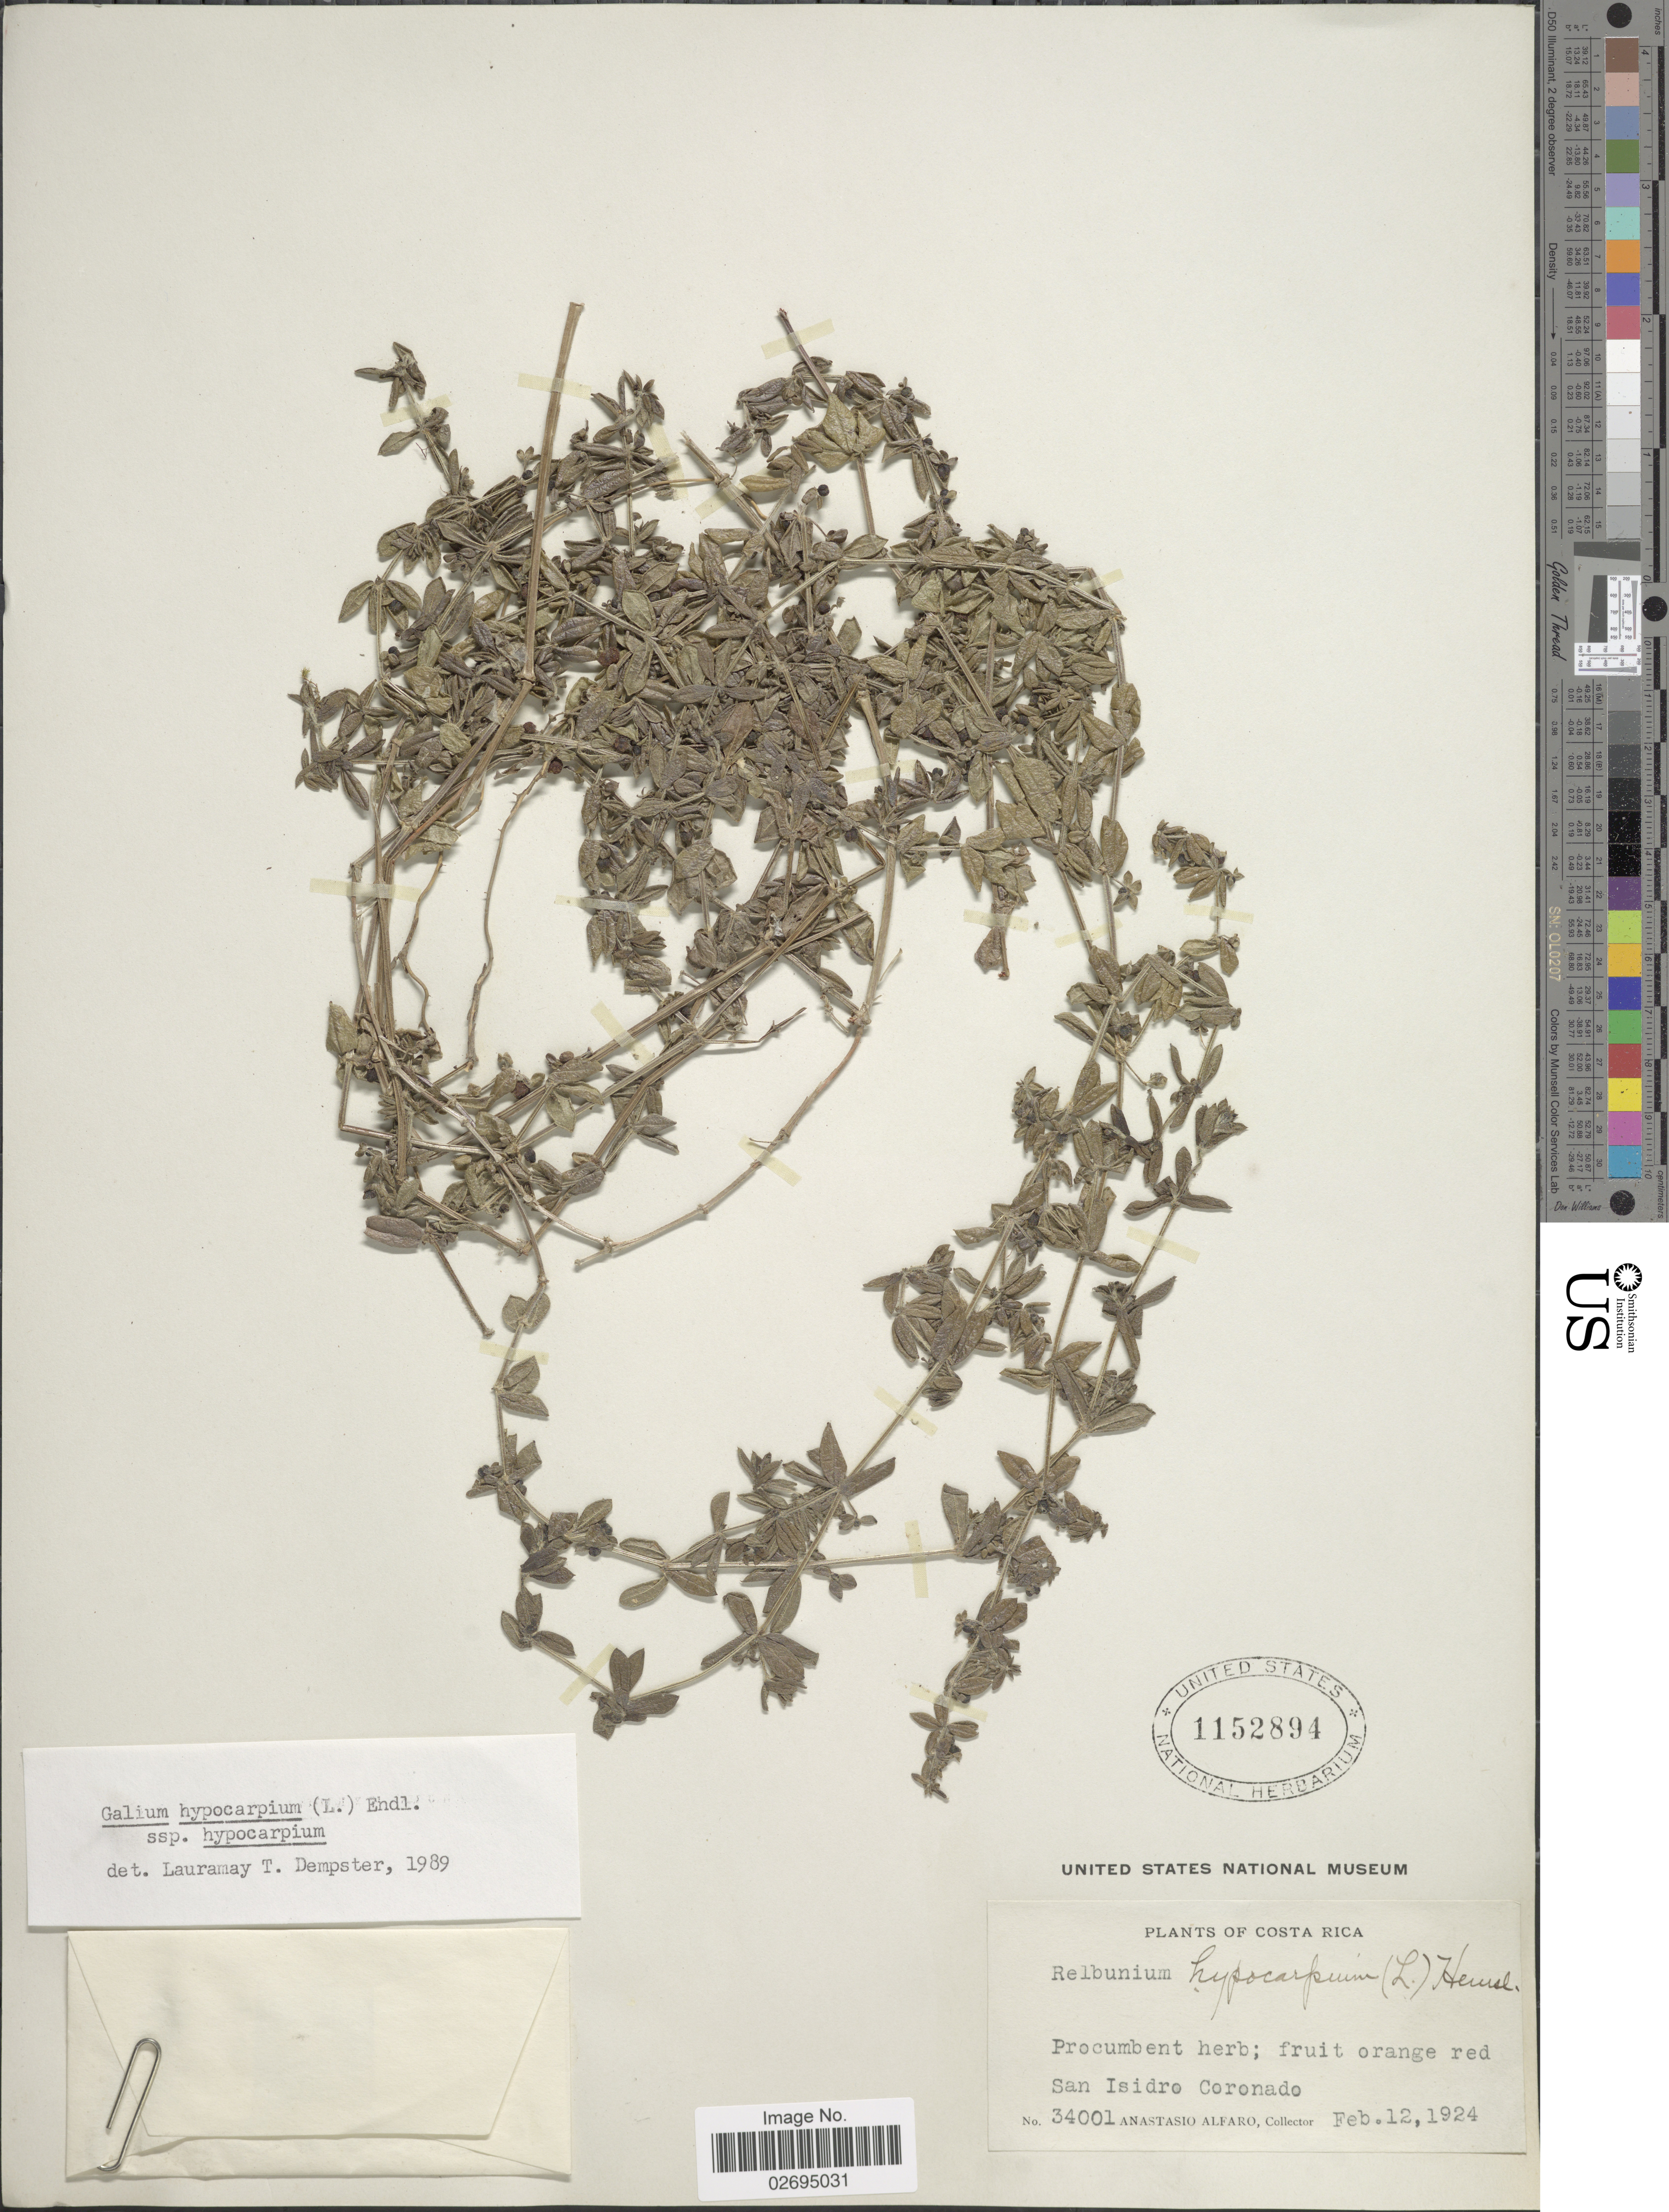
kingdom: Plantae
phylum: Tracheophyta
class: Magnoliopsida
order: Gentianales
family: Rubiaceae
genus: Galium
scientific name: Galium hypocarpium subsp. hypocarpium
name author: (L.) Endl. ex Griseb.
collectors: A. Alfaro Gonzalez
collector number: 34001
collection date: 1924-02-12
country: Costa Rica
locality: San Isidro Coronado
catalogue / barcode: US 1152894